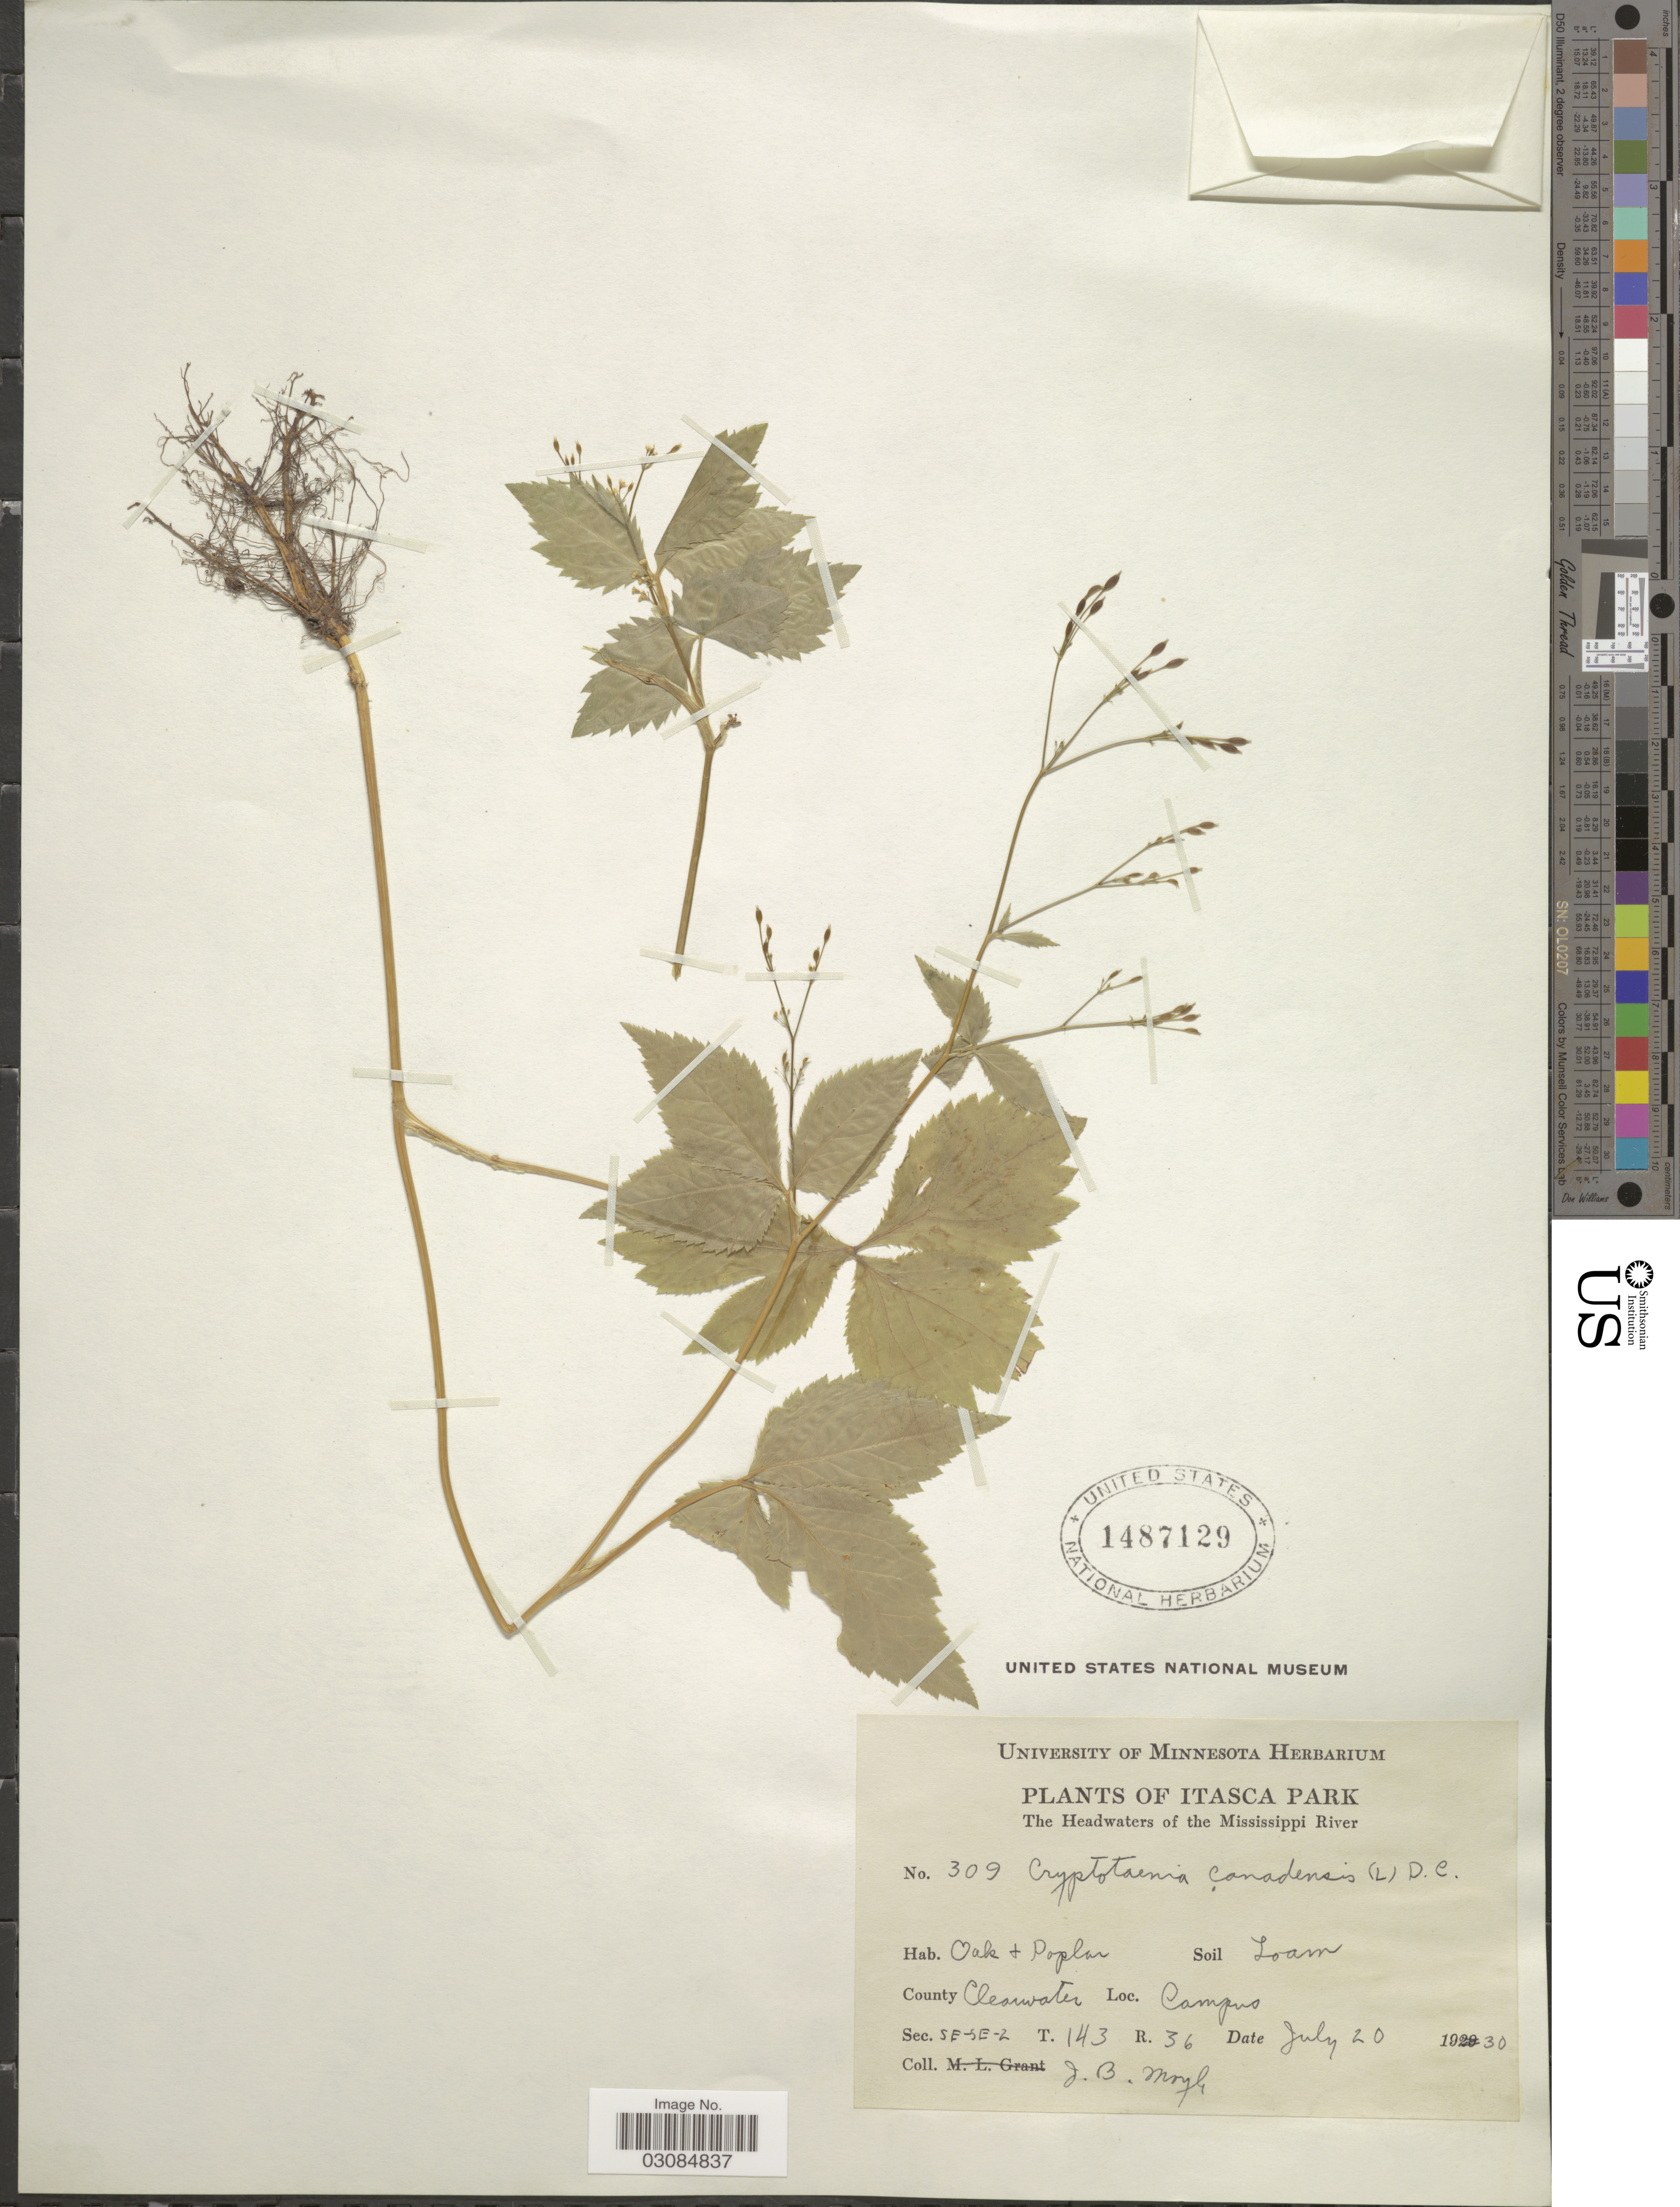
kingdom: Plantae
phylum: Tracheophyta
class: Magnoliopsida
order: Apiales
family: Apiaceae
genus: Cryptotaenia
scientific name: Cryptotaenia canadensis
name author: (L.) DC.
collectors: J. Moyle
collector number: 309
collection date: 1930-07-20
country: United States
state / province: Minnesota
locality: The Itasca Park. The Headwaters of the Mississippi River. County Clearwater. Campus. Sec. SE-SE-2 T.143 R.36.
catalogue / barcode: US 1487129